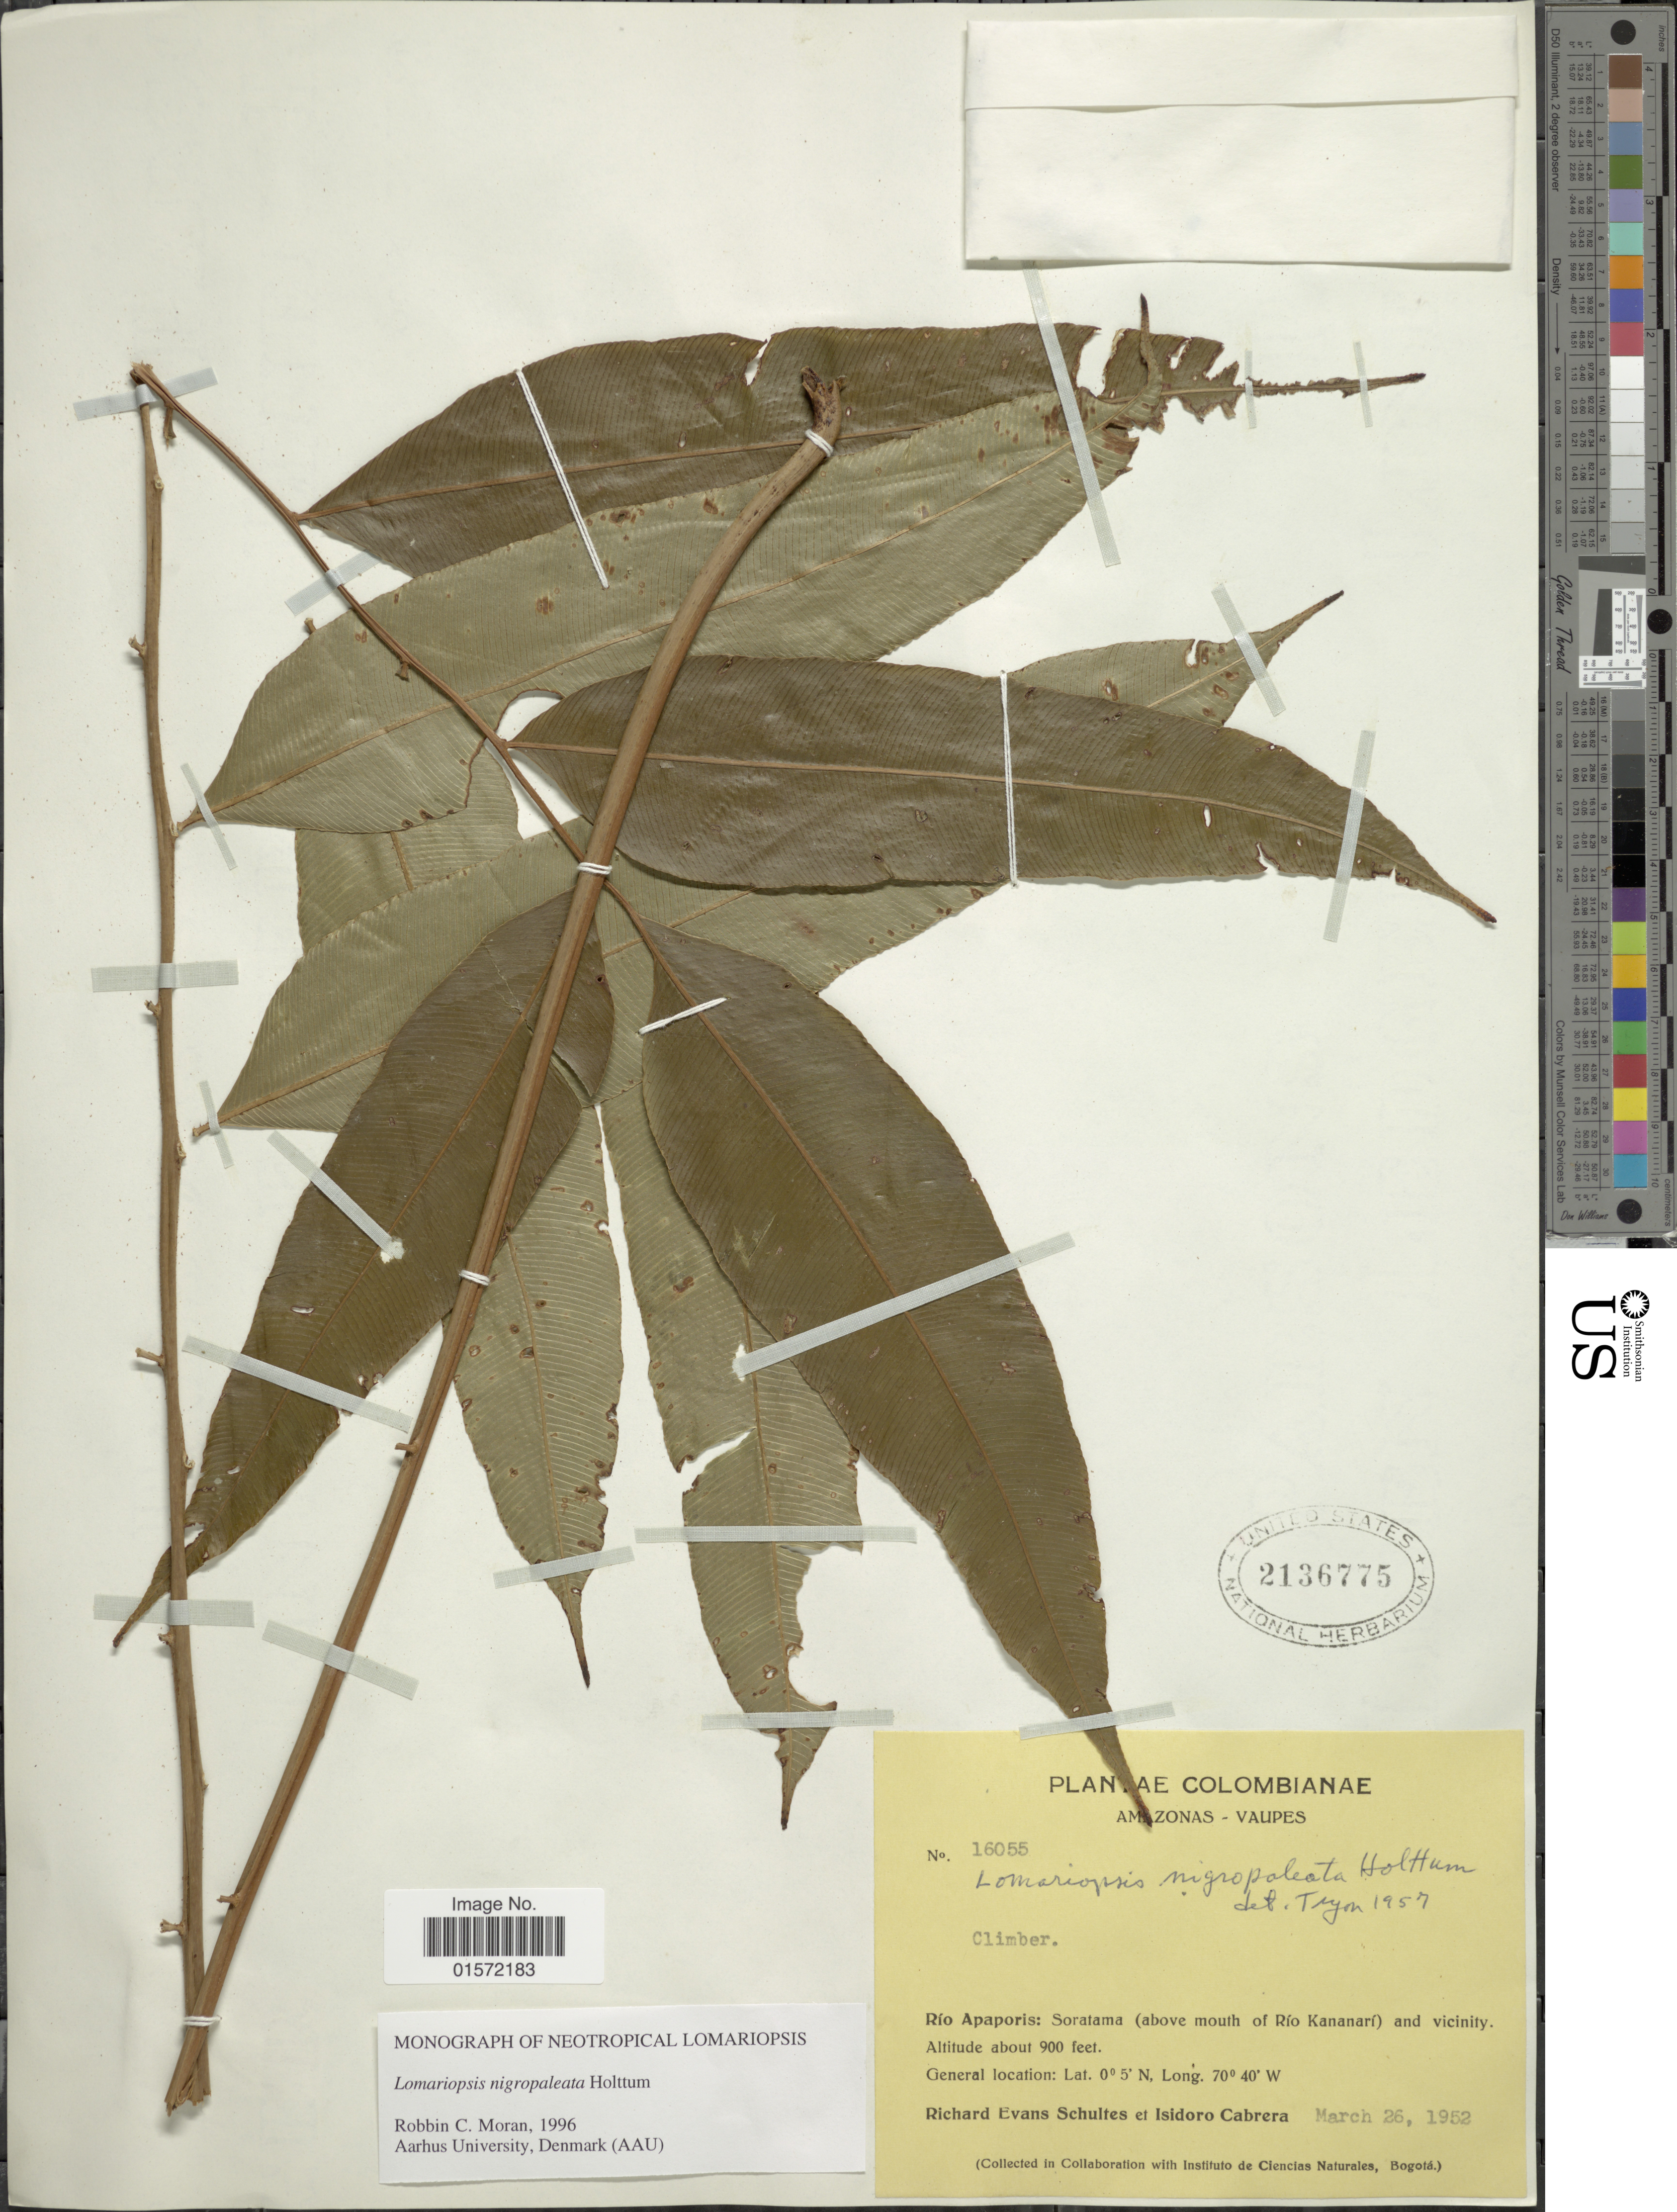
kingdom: Plantae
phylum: Tracheophyta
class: Polypodiopsida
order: Polypodiales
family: Lomariopsidaceae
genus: Lomariopsis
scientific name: Lomariopsis nigropaleata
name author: Holttum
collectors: R. E. Schultes & I. Cabrera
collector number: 16055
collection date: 1952-03-26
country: Colombia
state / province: Vaupés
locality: Amazonas-Vaupes, Río Apaporis: Soratama (above mouth of Río Kananarí) and vicinity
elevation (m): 274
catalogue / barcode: US 2136775